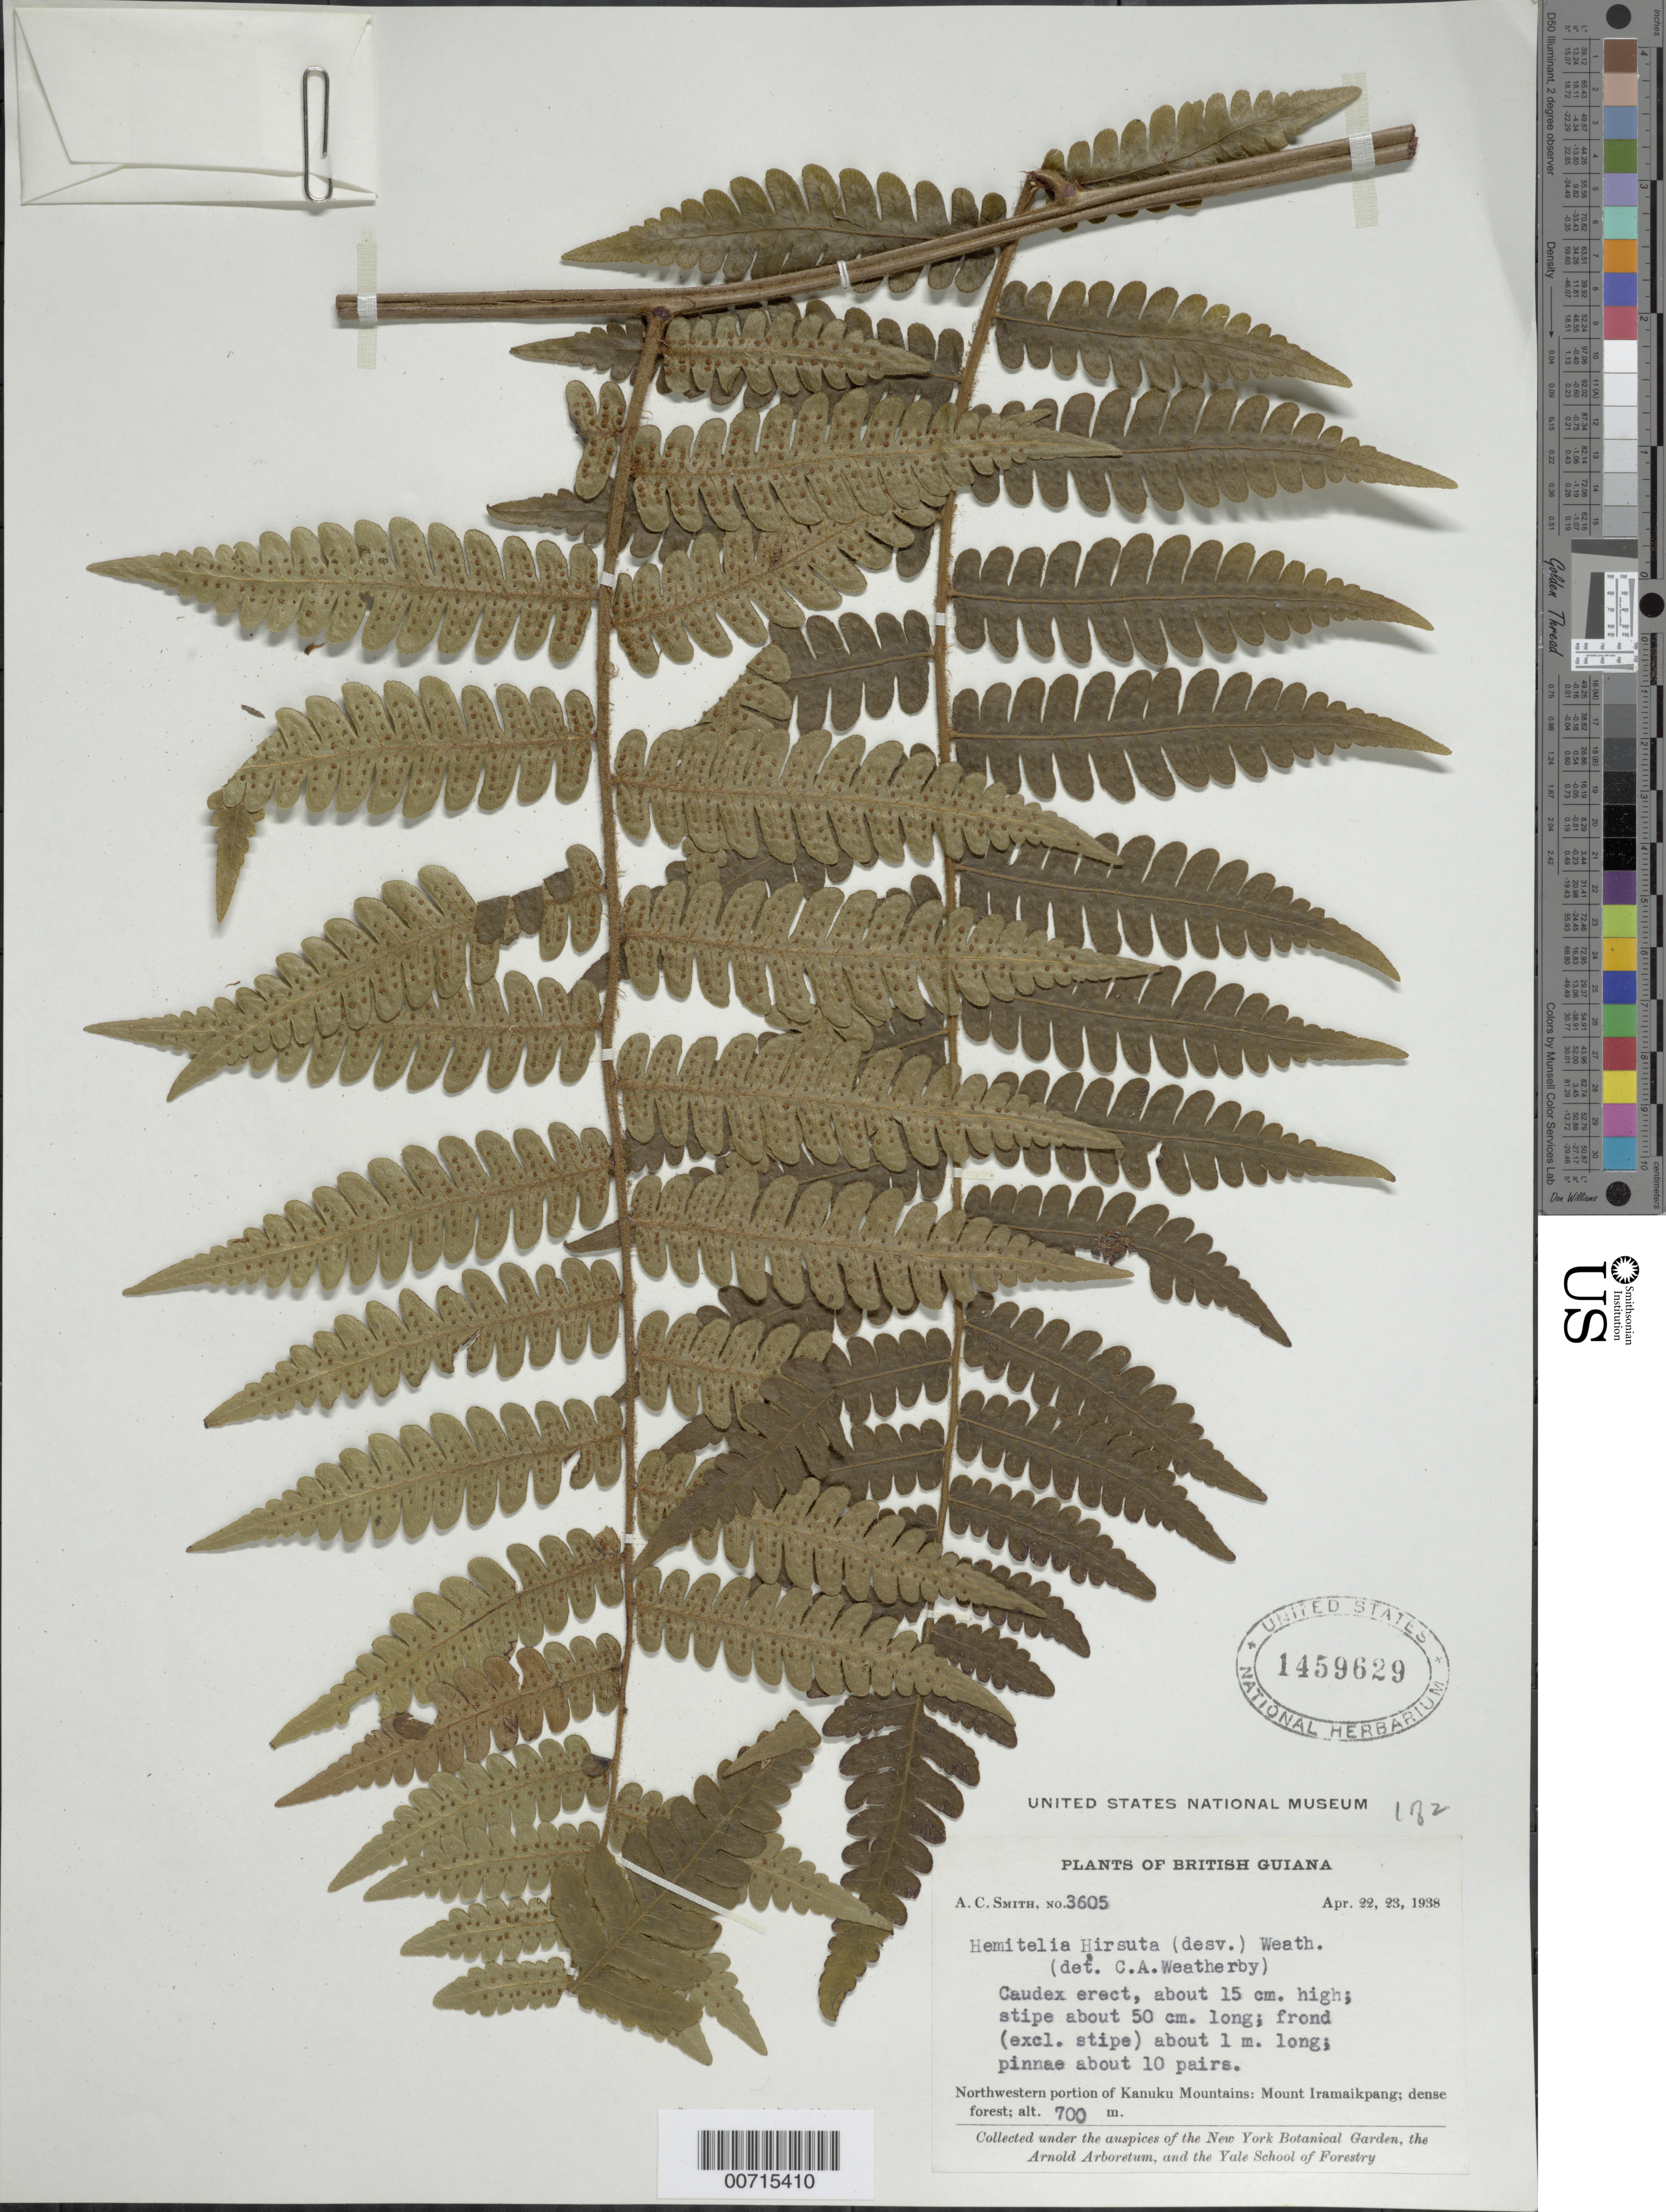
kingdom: Plantae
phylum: Tracheophyta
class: Polypodiopsida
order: Cyatheales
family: Cyatheaceae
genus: Cyathea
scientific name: Cyathea surinamensis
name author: (Miq.) Domin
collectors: A. C. Smith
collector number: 3605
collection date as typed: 22-Apr-38 to 23-Apr-38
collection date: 1938-04-22/1938-04-23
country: Guyana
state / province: U. Takutu-U. Essequibo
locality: Kanuku Mts., NW portion; Mount Iramaikpang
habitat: Dense forest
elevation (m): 700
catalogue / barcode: US 1459629